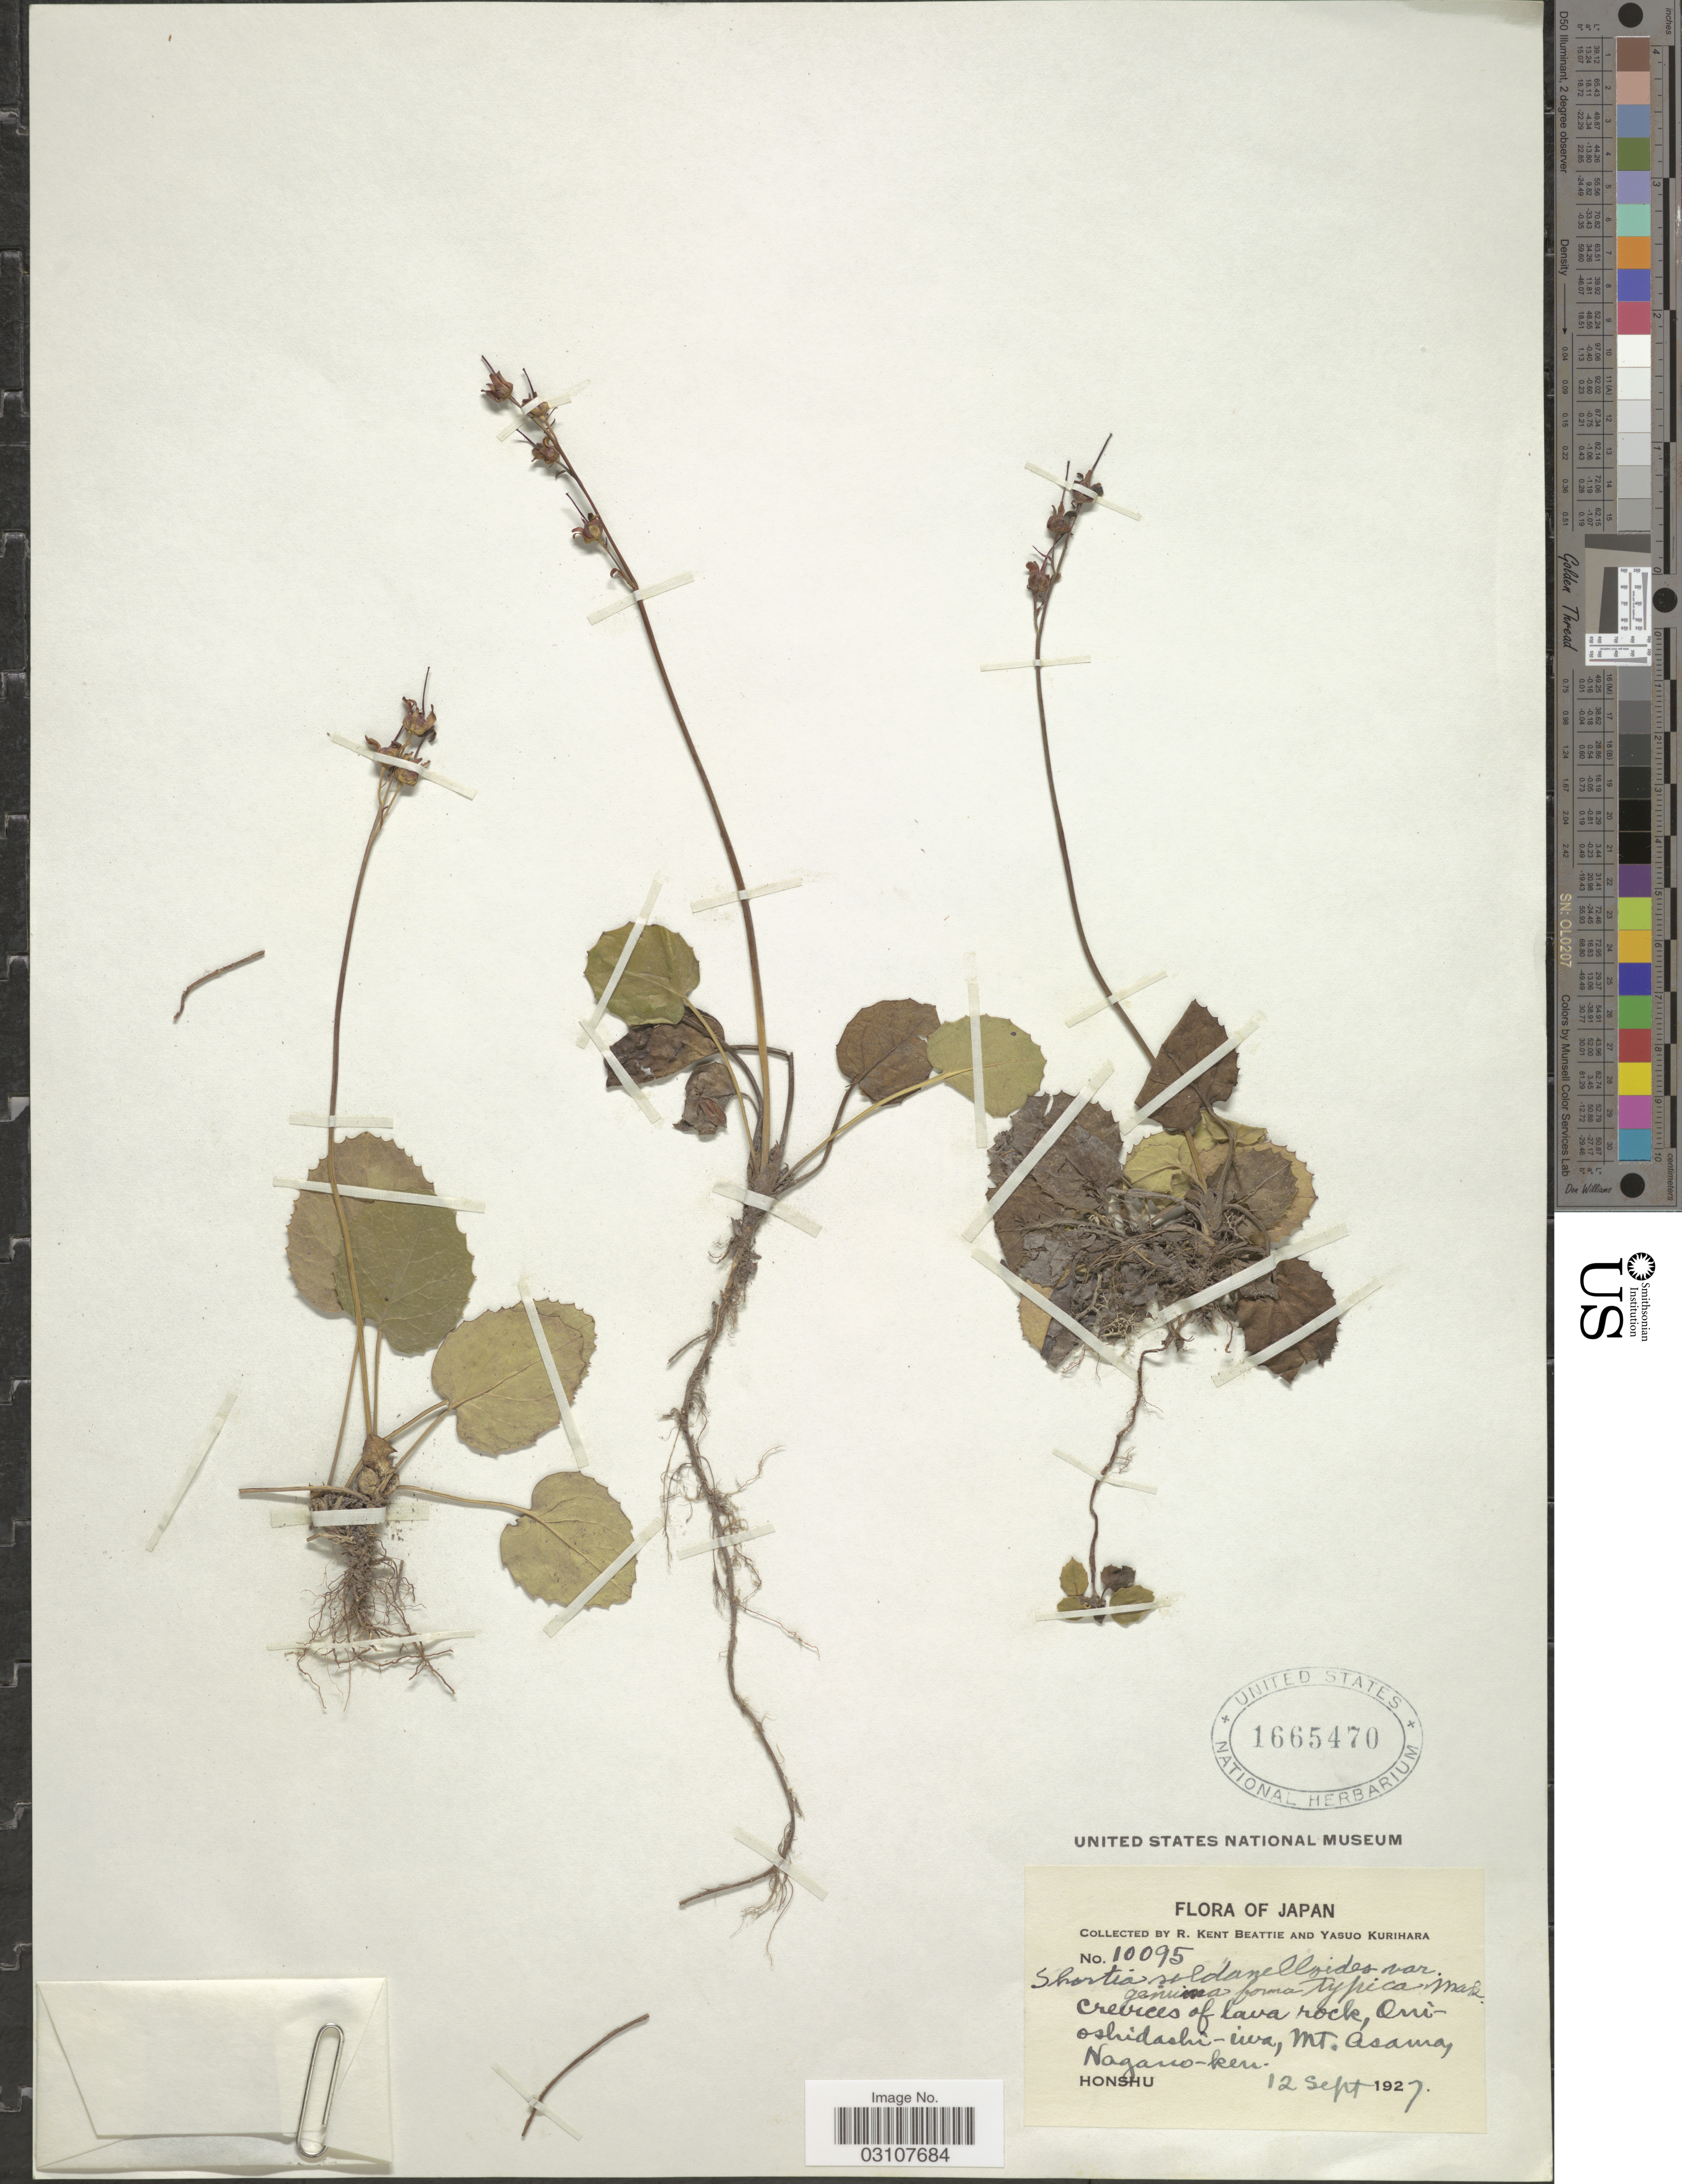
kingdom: Plantae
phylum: Tracheophyta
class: Magnoliopsida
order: Ericales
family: Diapensiaceae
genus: Shortia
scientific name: Shortia soldanelloides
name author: (Siebold & Zucc.) Makino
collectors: R. K. Beattie & Y. Kurihara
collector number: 10095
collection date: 1927-09-12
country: Japan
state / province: Nagano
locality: Oni-oshidashi-iwa, Mt. Asama, Nagano-ken.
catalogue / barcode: US 1665470